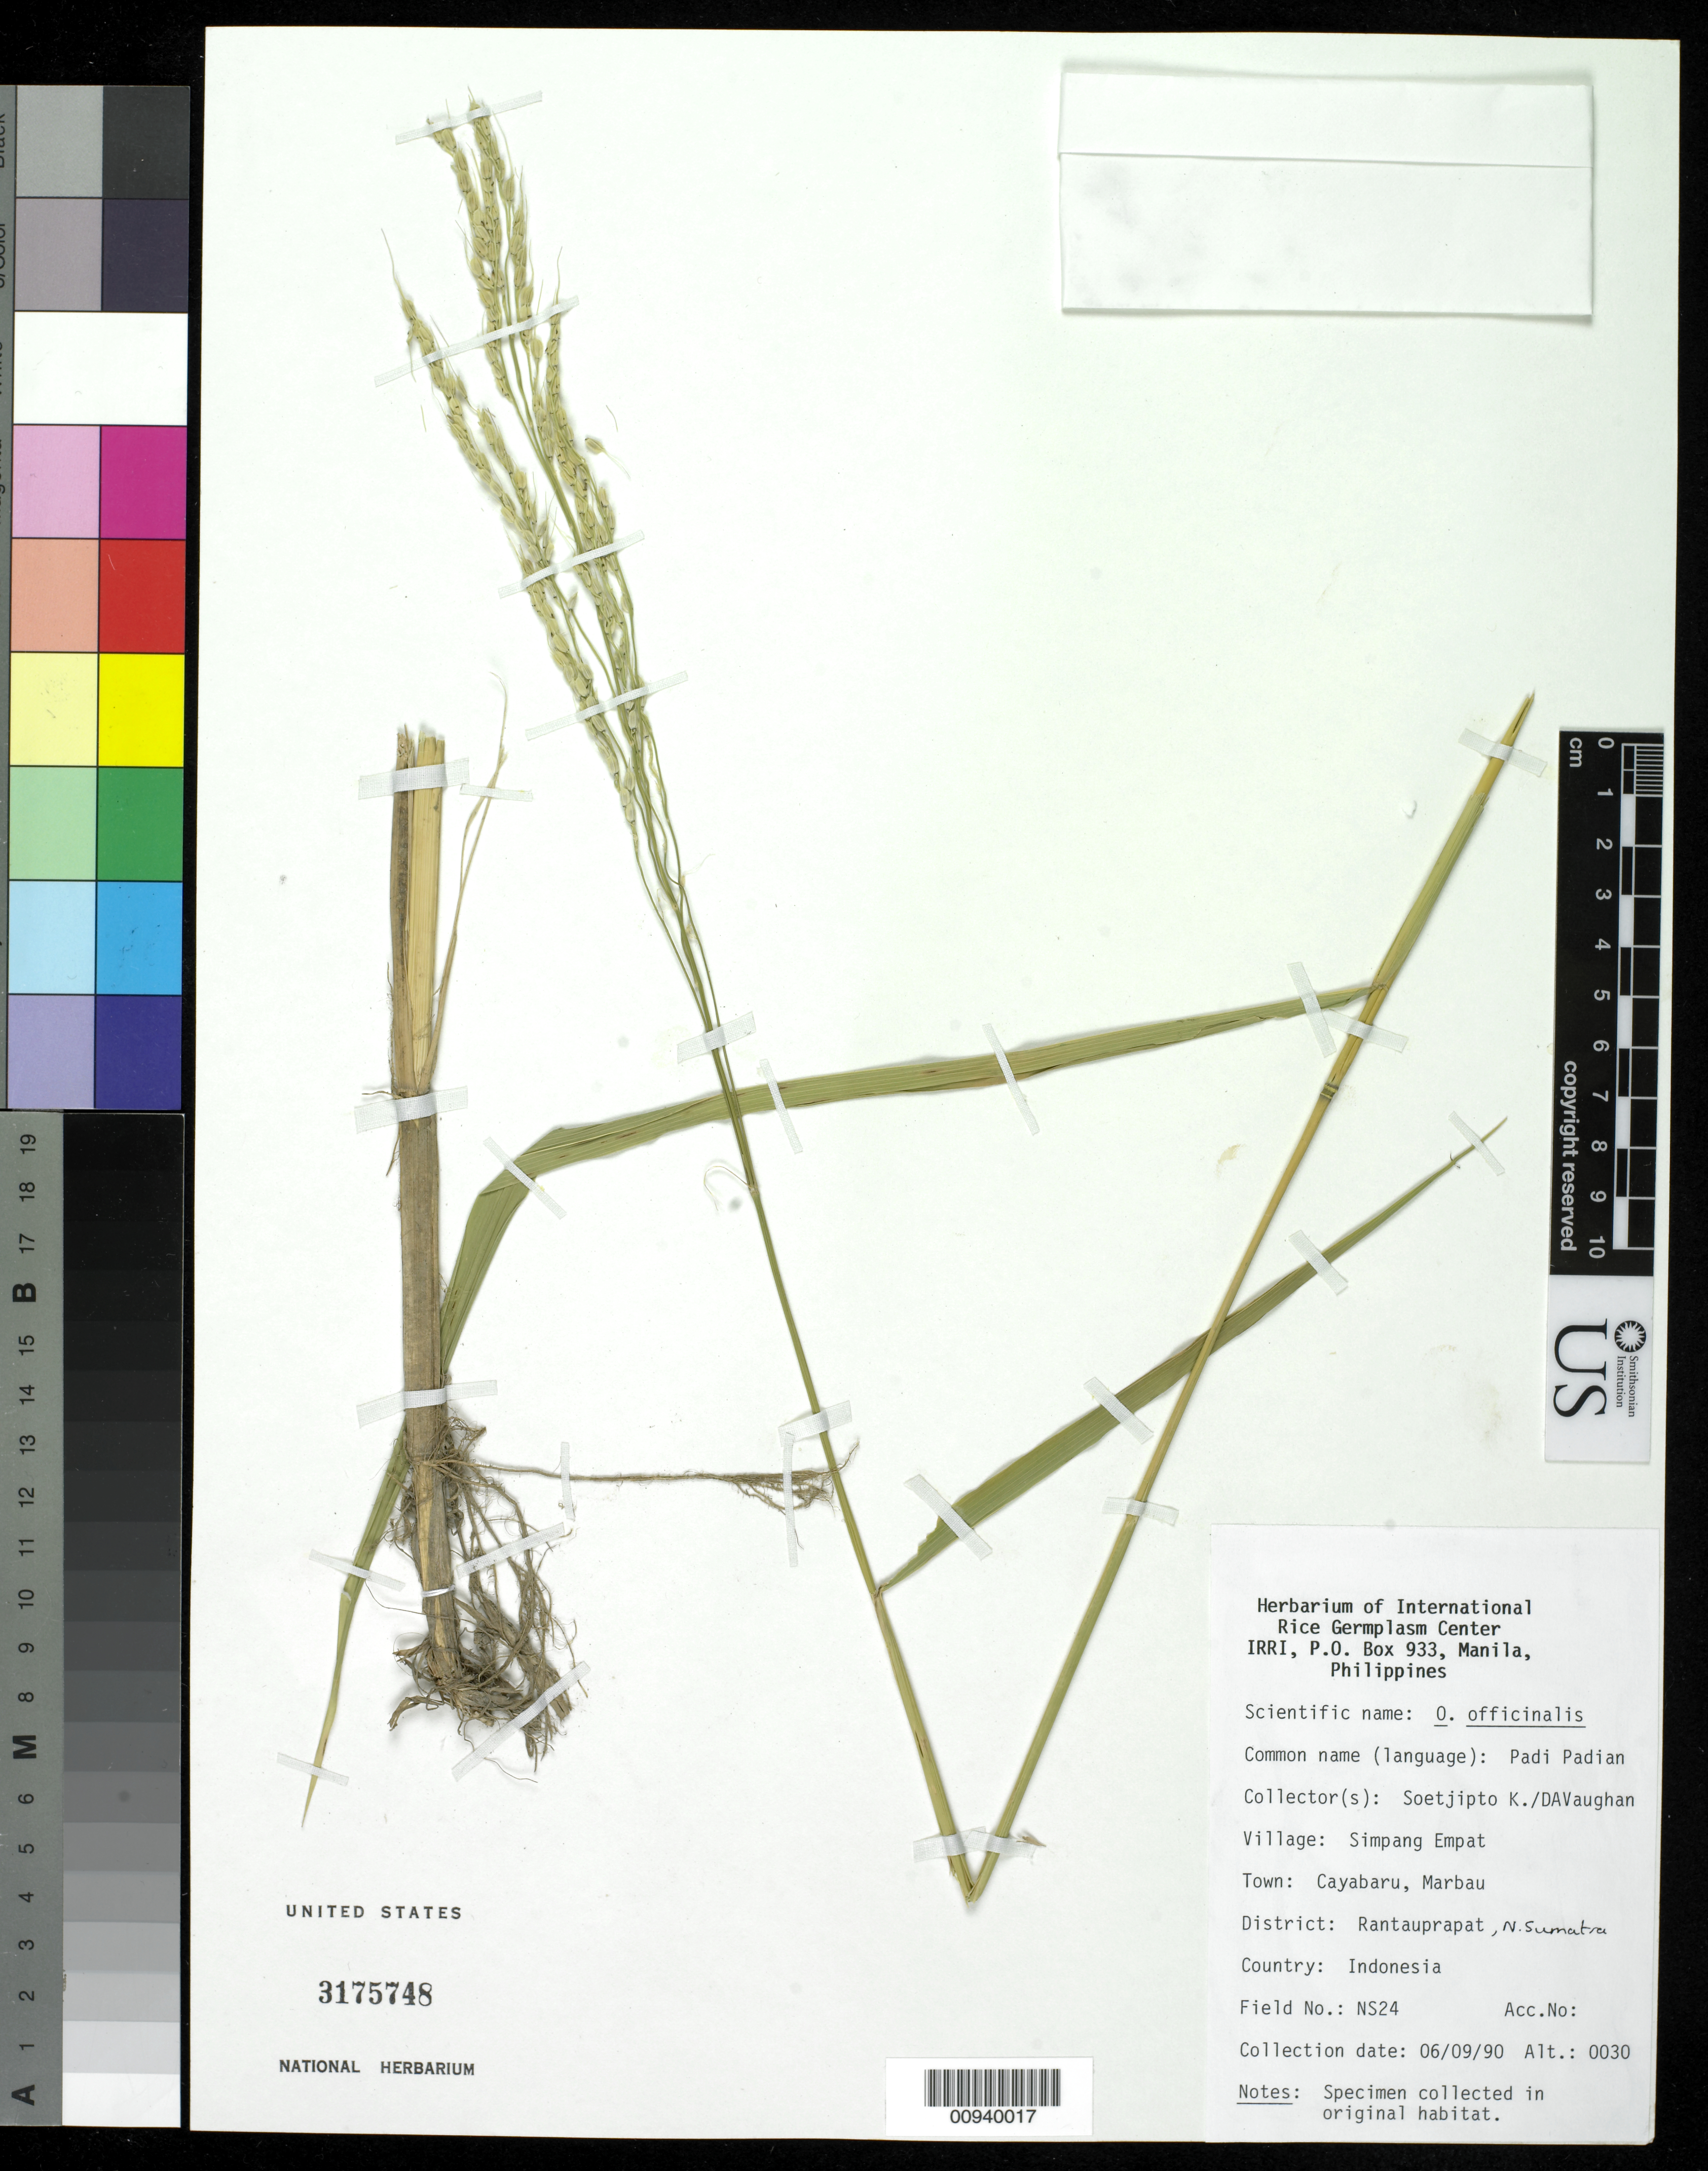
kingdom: Plantae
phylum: Tracheophyta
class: Liliopsida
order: Poales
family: Poaceae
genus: Oryza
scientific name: Oryza officinalis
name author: Wall.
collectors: -. Soetjipto & D. Vaughan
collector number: NS 24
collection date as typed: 09 Jun 1990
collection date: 1990-06-09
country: Indonesia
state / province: Sumatra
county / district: North Sumatra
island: Sumatra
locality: Rantauprapat, Cayabaru Marbau, Simpang Empat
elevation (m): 30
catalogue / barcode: US 3175748